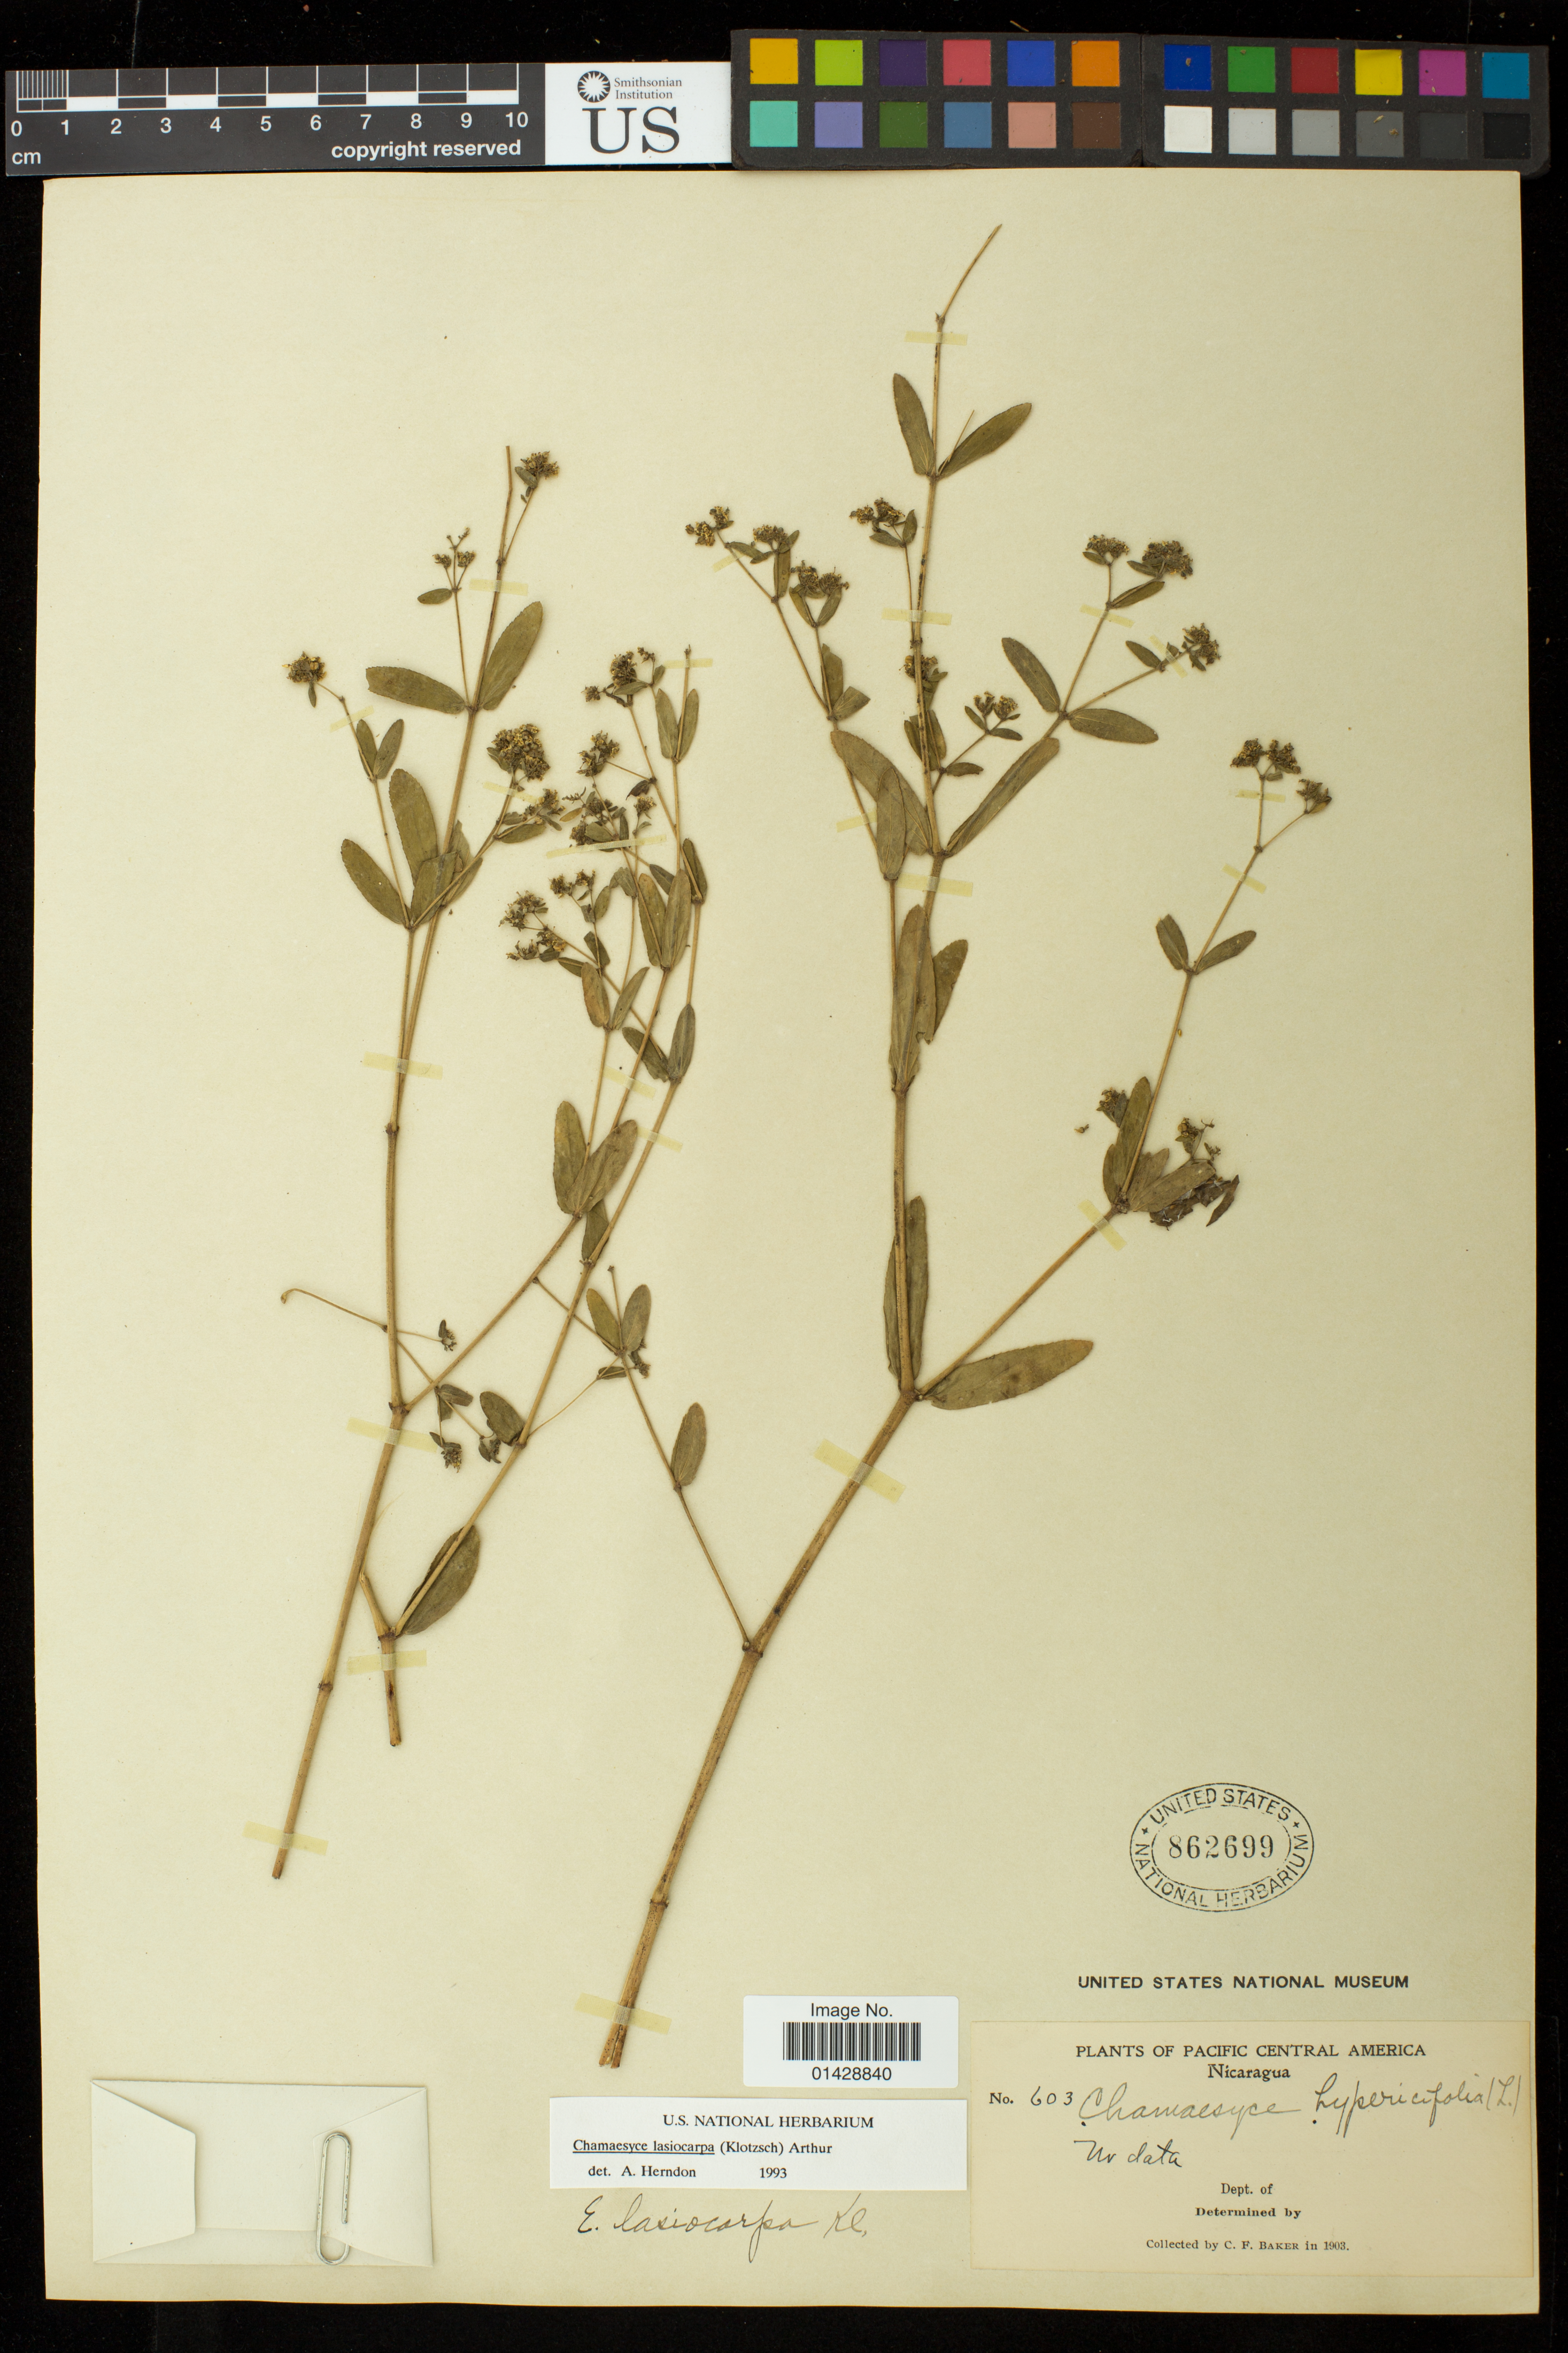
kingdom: Plantae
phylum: Tracheophyta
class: Magnoliopsida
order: Malpighiales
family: Euphorbiaceae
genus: Euphorbia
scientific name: Euphorbia lasiocarpa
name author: Klotzsch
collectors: C. F. Baker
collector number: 603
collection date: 1903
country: Nicaragua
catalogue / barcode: US 862699